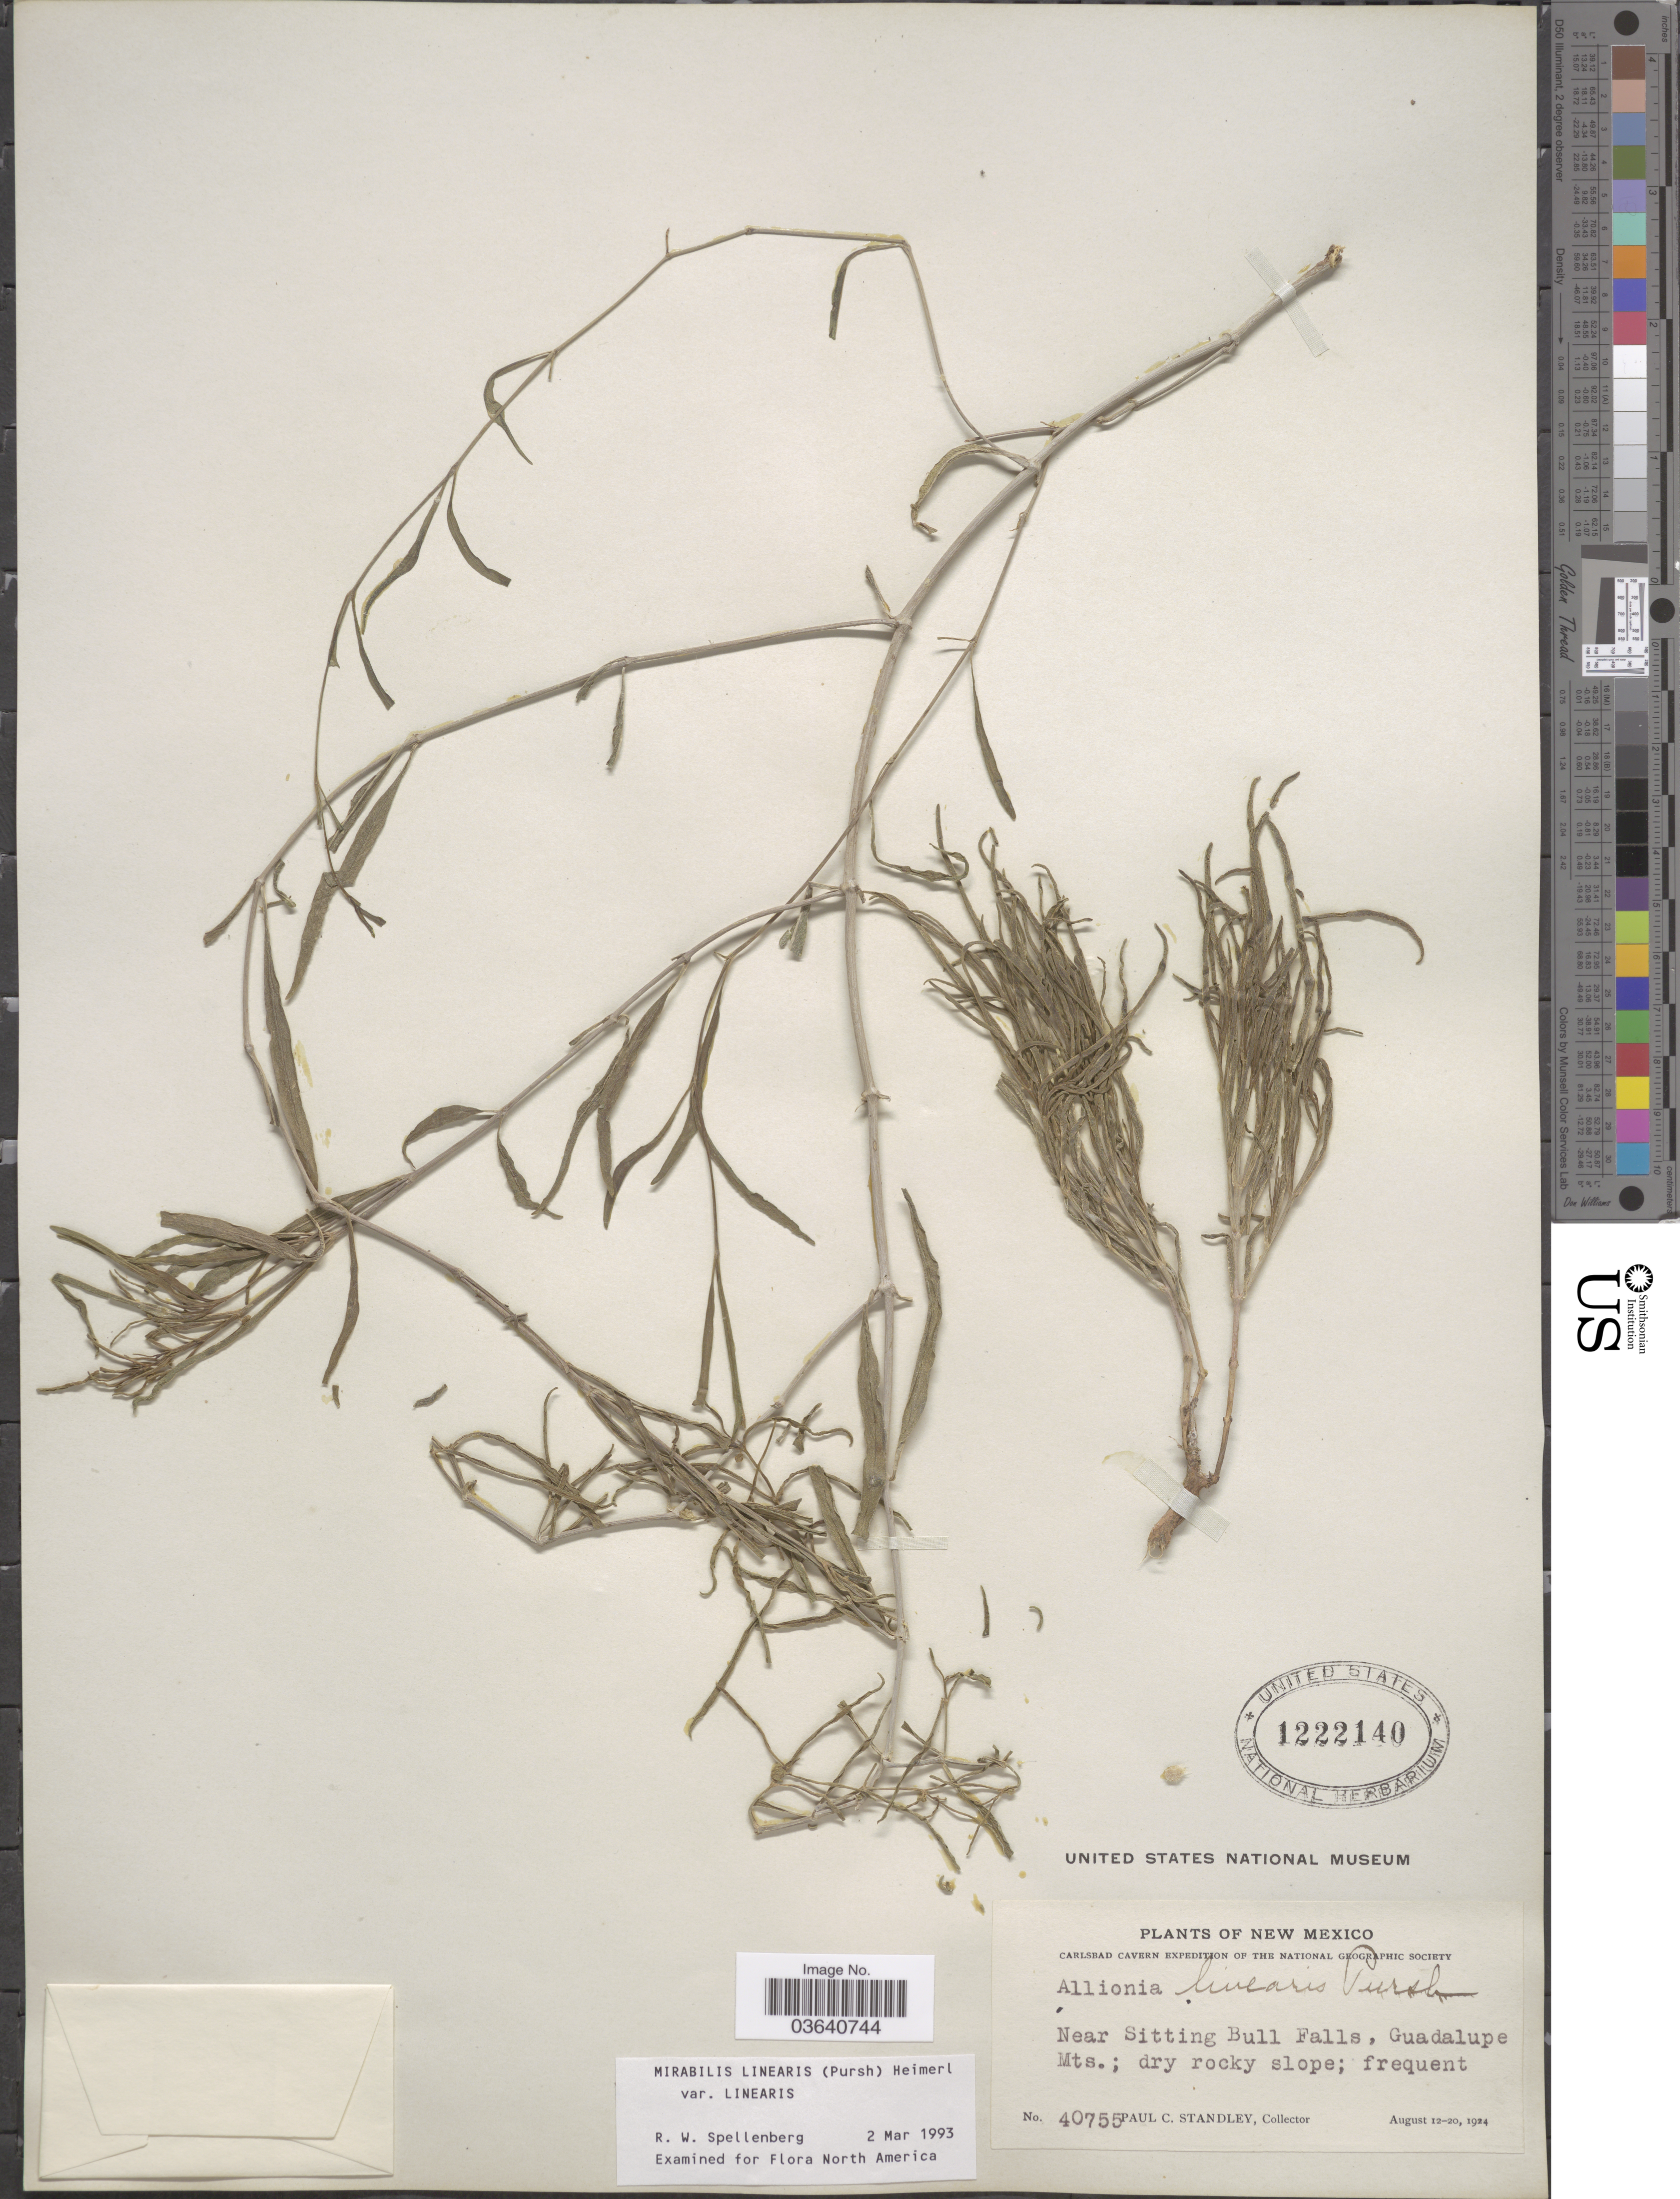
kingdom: Plantae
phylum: Tracheophyta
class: Magnoliopsida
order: Caryophyllales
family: Nyctaginaceae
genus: Mirabilis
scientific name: Mirabilis linearis var. linearis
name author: (Pursh) Heimerl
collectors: P. C. Standley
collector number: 40755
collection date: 1924-08-12/1924-08-20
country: United States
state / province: New Mexico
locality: Near Sitting Bull Falls, Guadalupe Mts.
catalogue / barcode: US 1222140